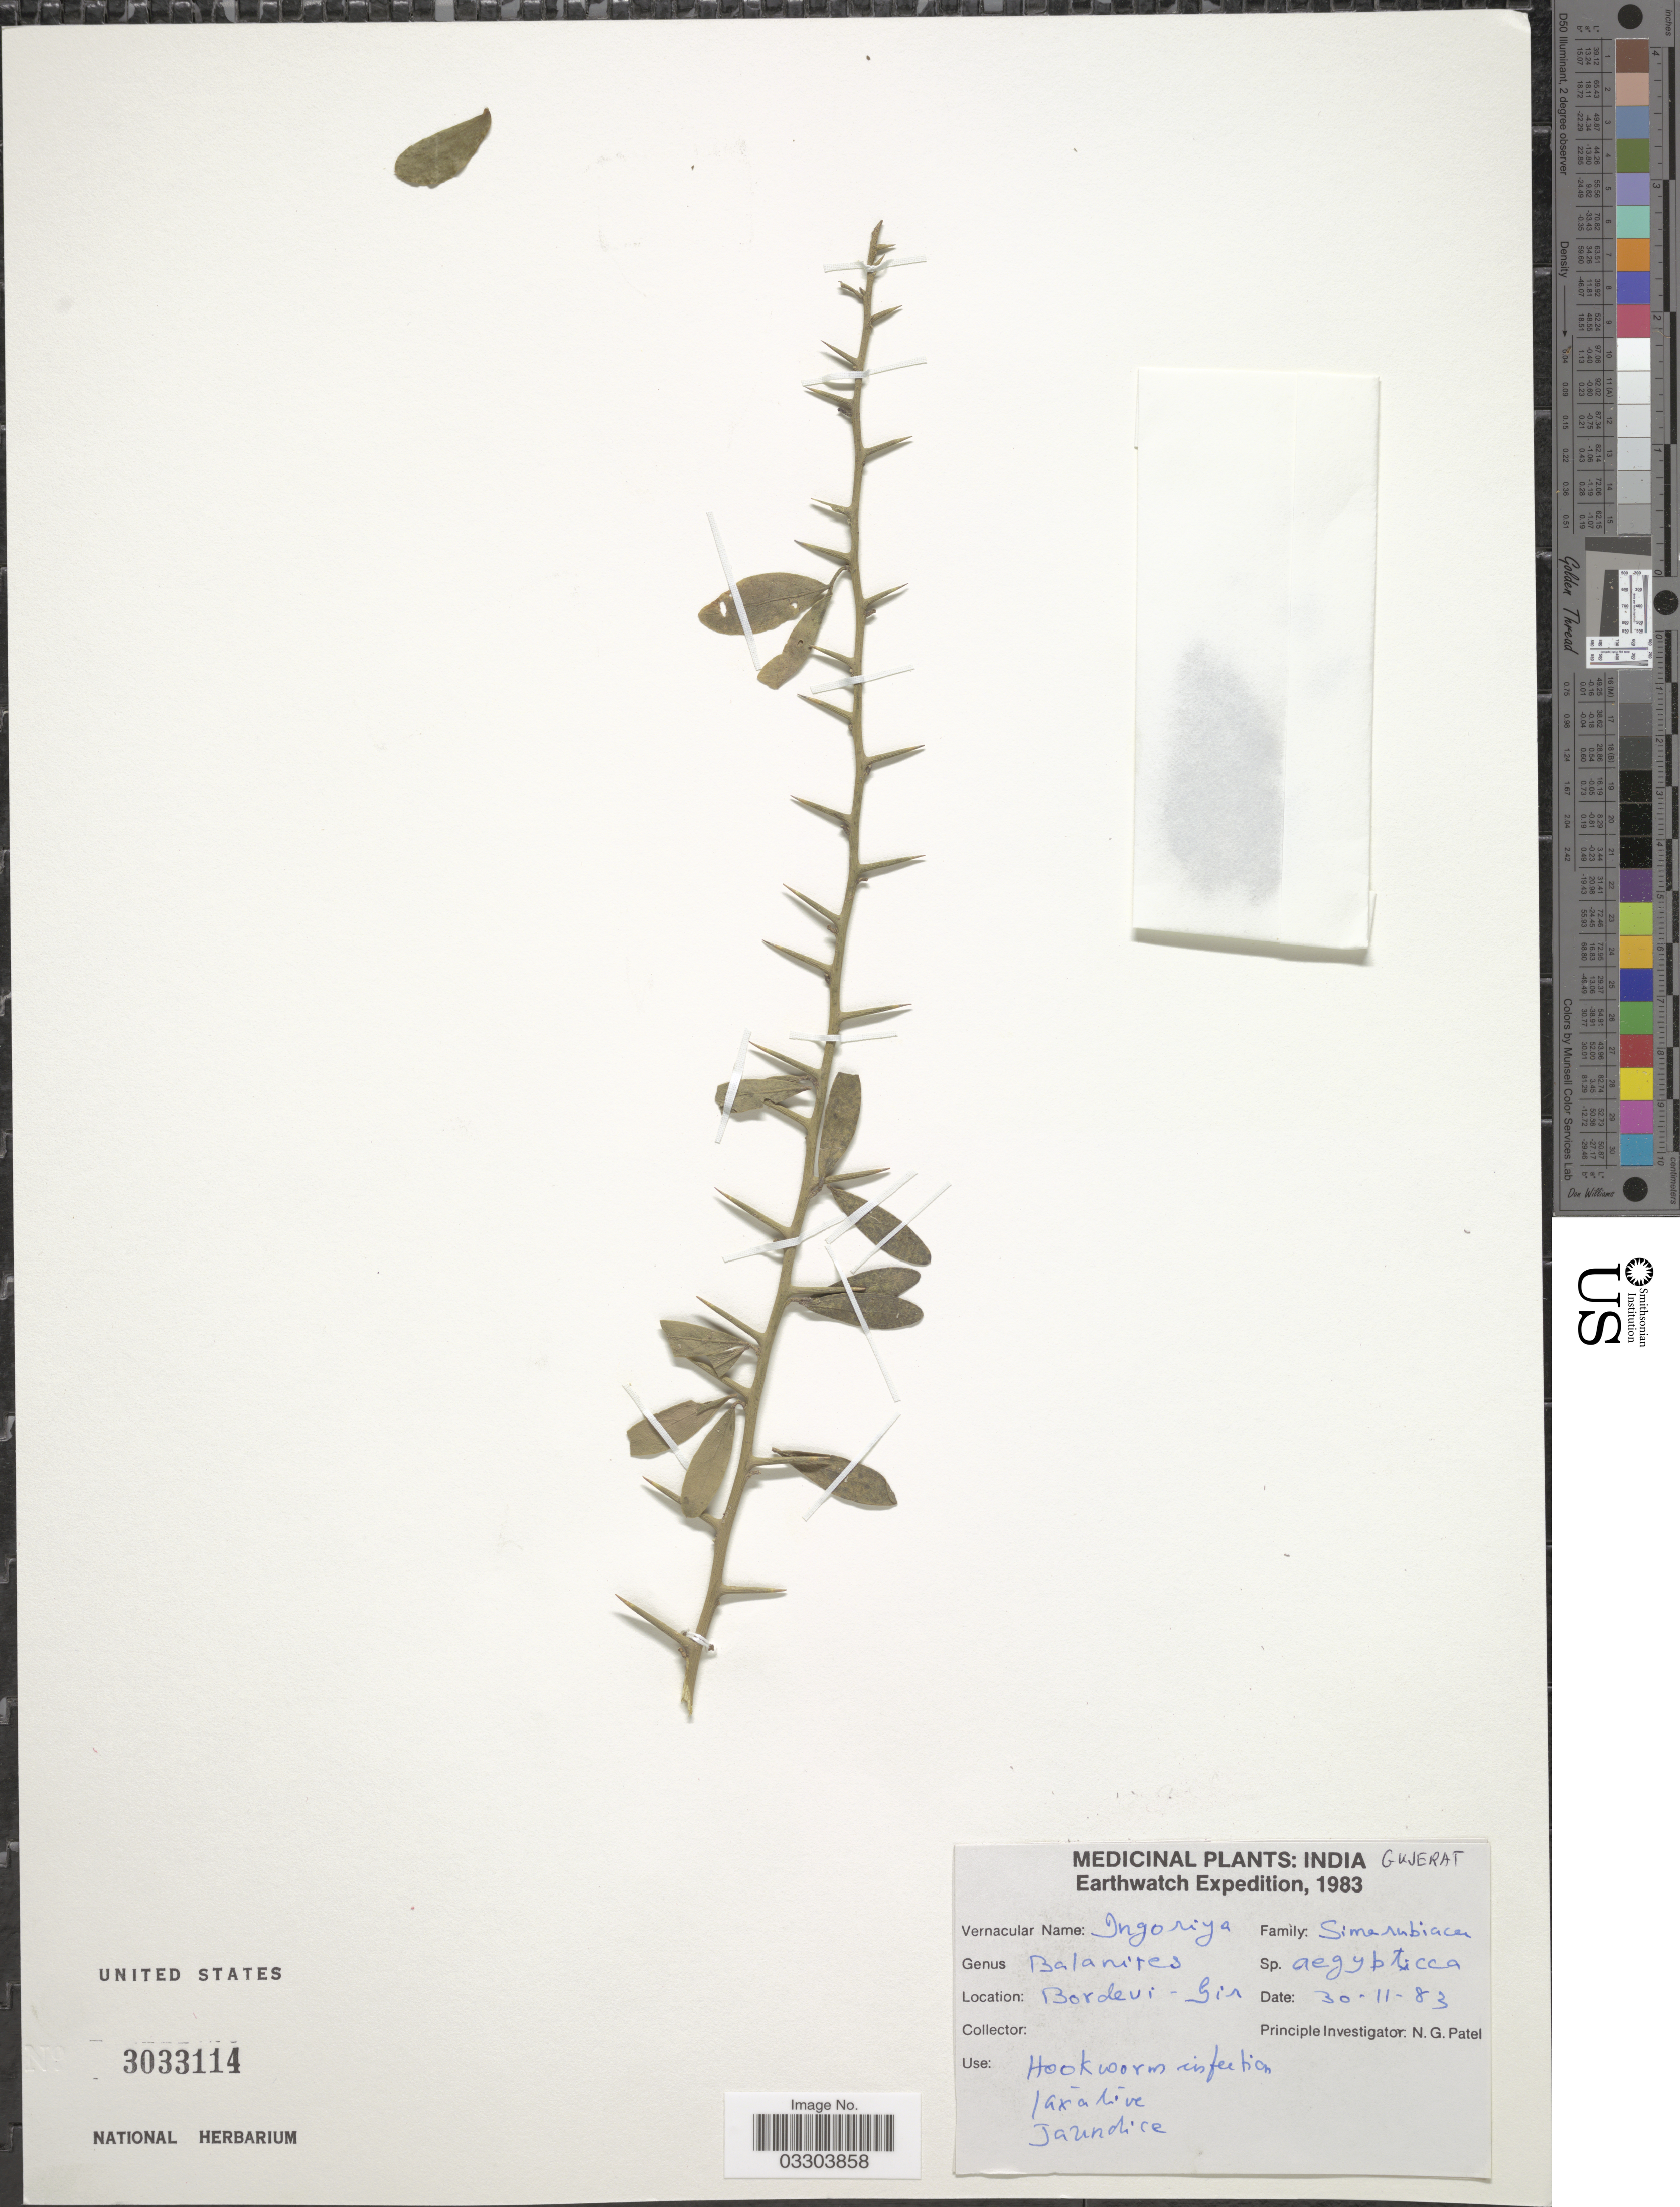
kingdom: Plantae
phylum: Tracheophyta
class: Magnoliopsida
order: Zygophyllales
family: Zygophyllaceae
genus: Balanites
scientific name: Balanites aegyptiaca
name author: (L.) Delile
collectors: N. Patel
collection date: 1983-11-30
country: India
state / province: Gujarat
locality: Gujerat. Bordevi-Gir.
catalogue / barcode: US 3033114